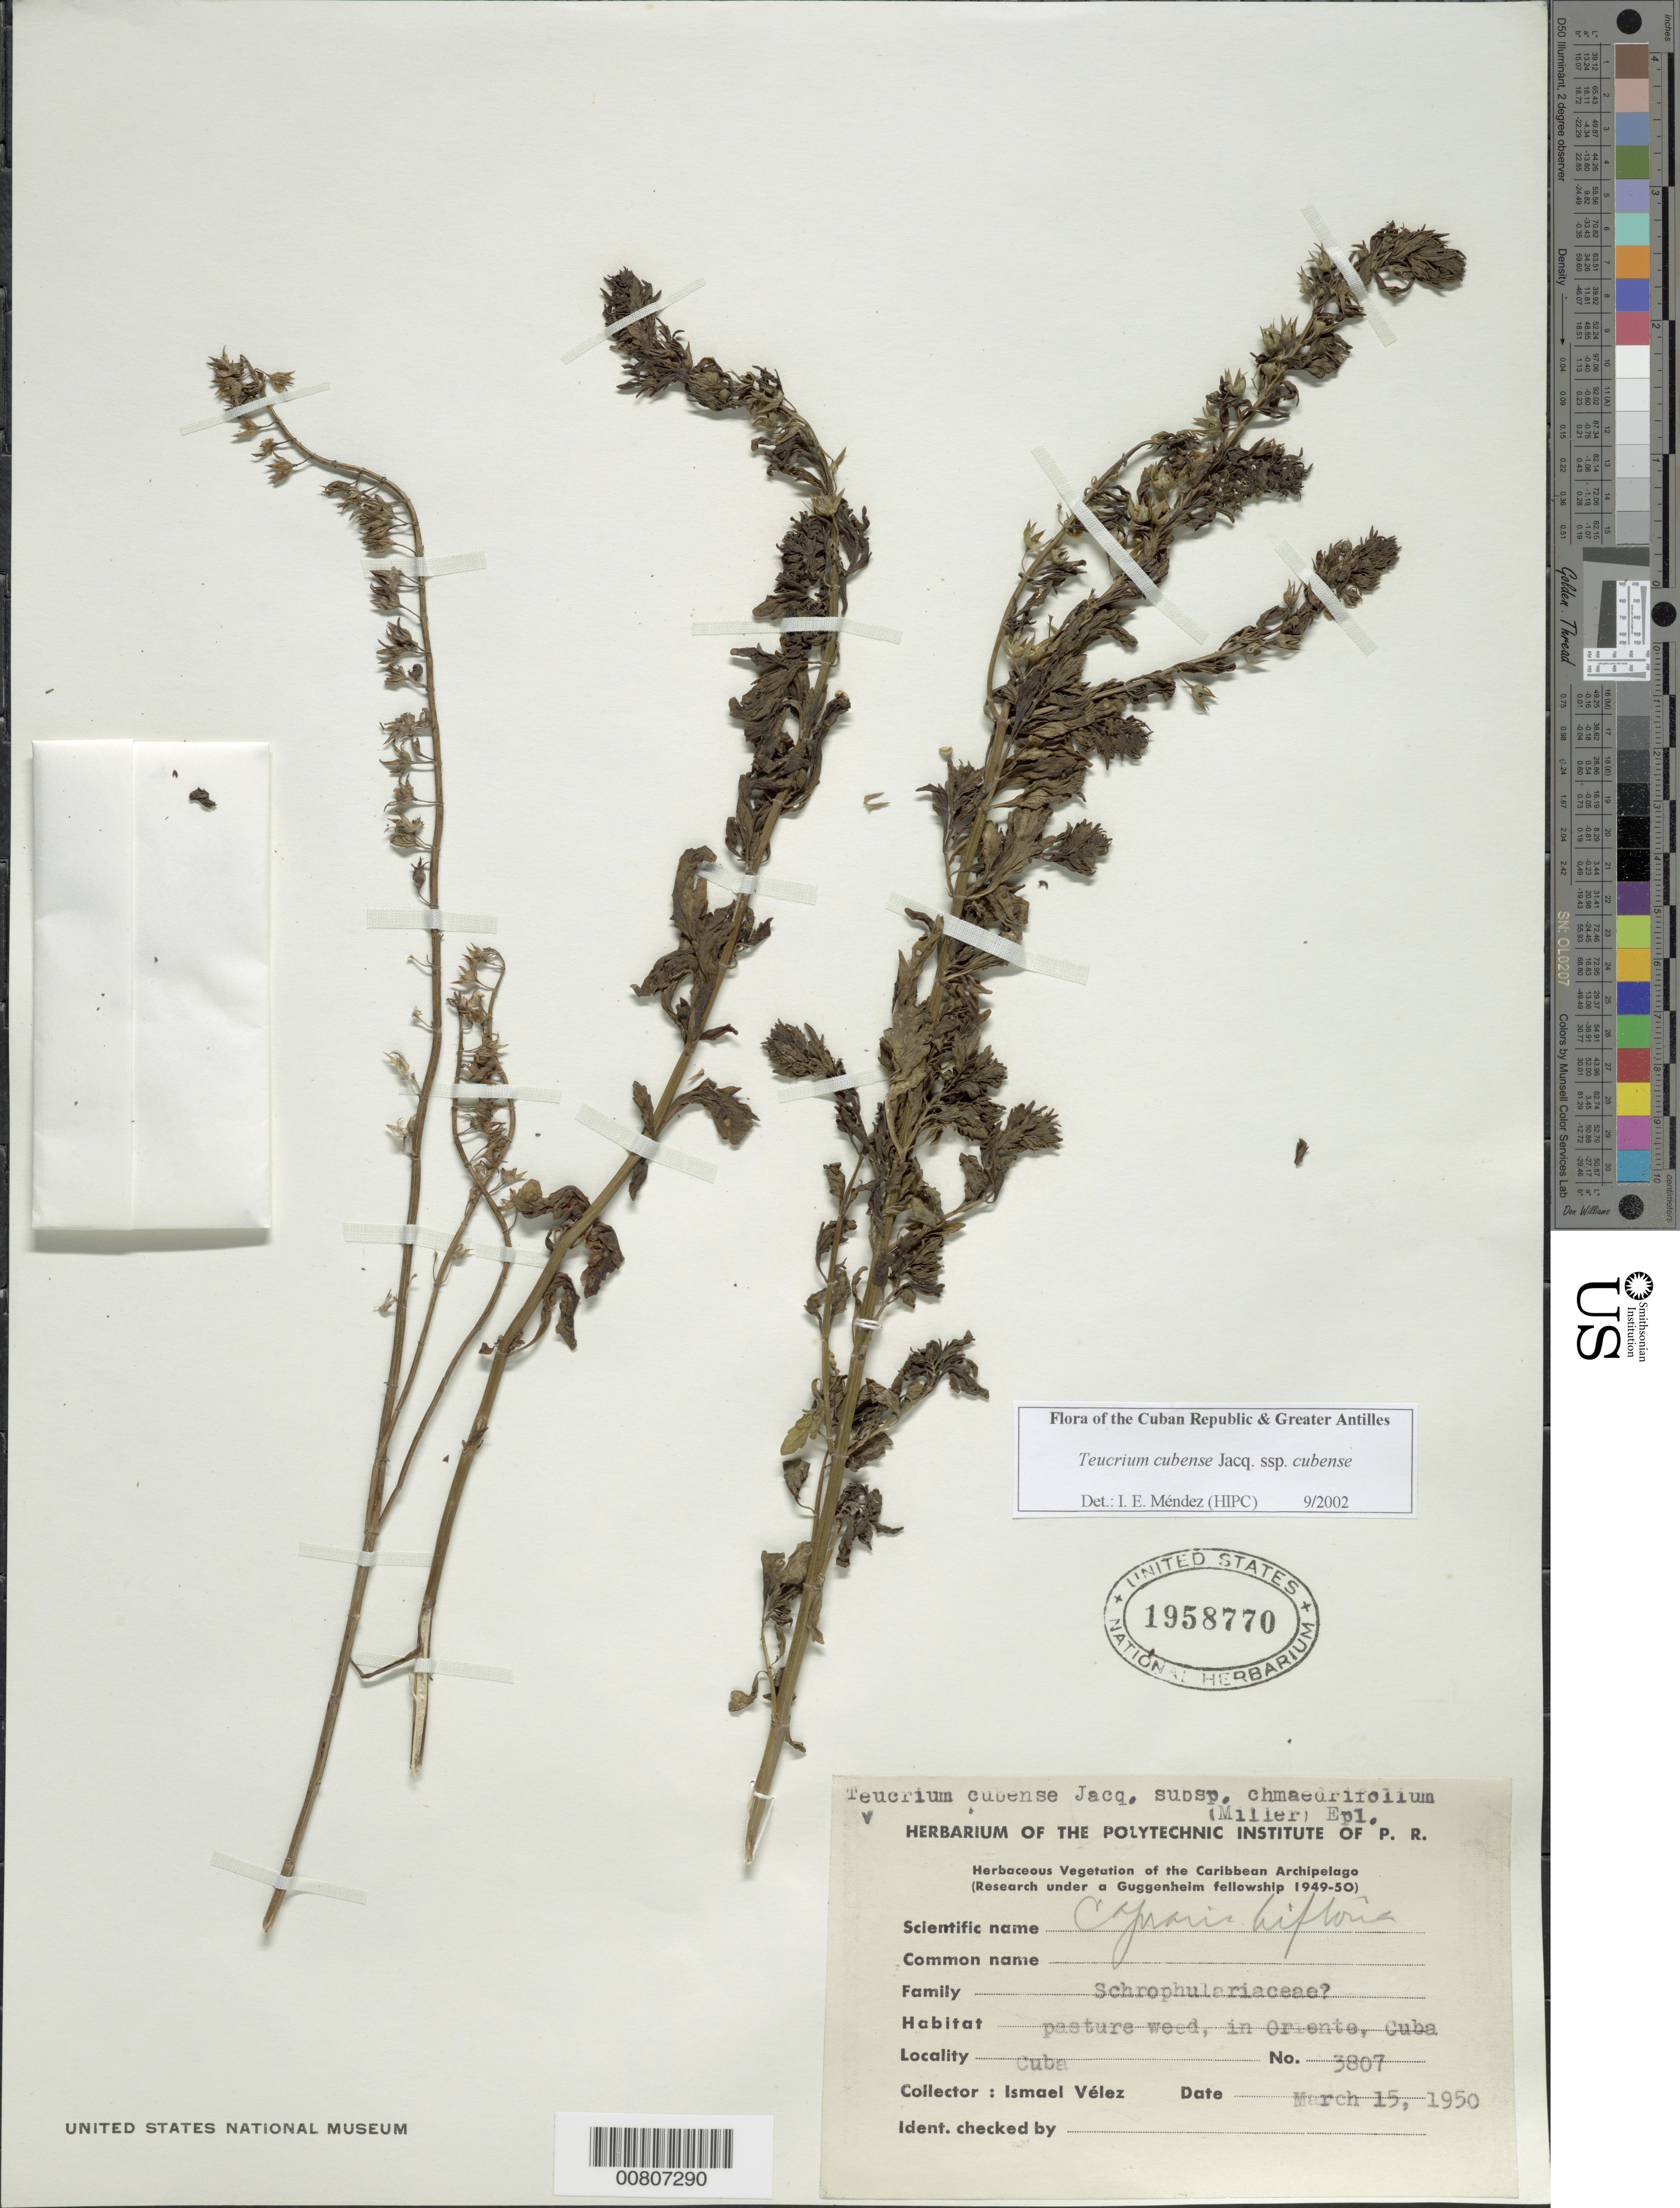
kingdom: Plantae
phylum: Tracheophyta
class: Magnoliopsida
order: Lamiales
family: Lamiaceae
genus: Teucrium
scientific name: Teucrium cubense subsp. cubense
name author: Jacq.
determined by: Méndez, Isidro E., (HIPC)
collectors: I. Vélez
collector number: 3807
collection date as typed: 15 Mar 1950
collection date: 1950-03-15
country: Cuba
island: Cuba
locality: Oriente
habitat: Pasture weed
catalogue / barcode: US 1958770